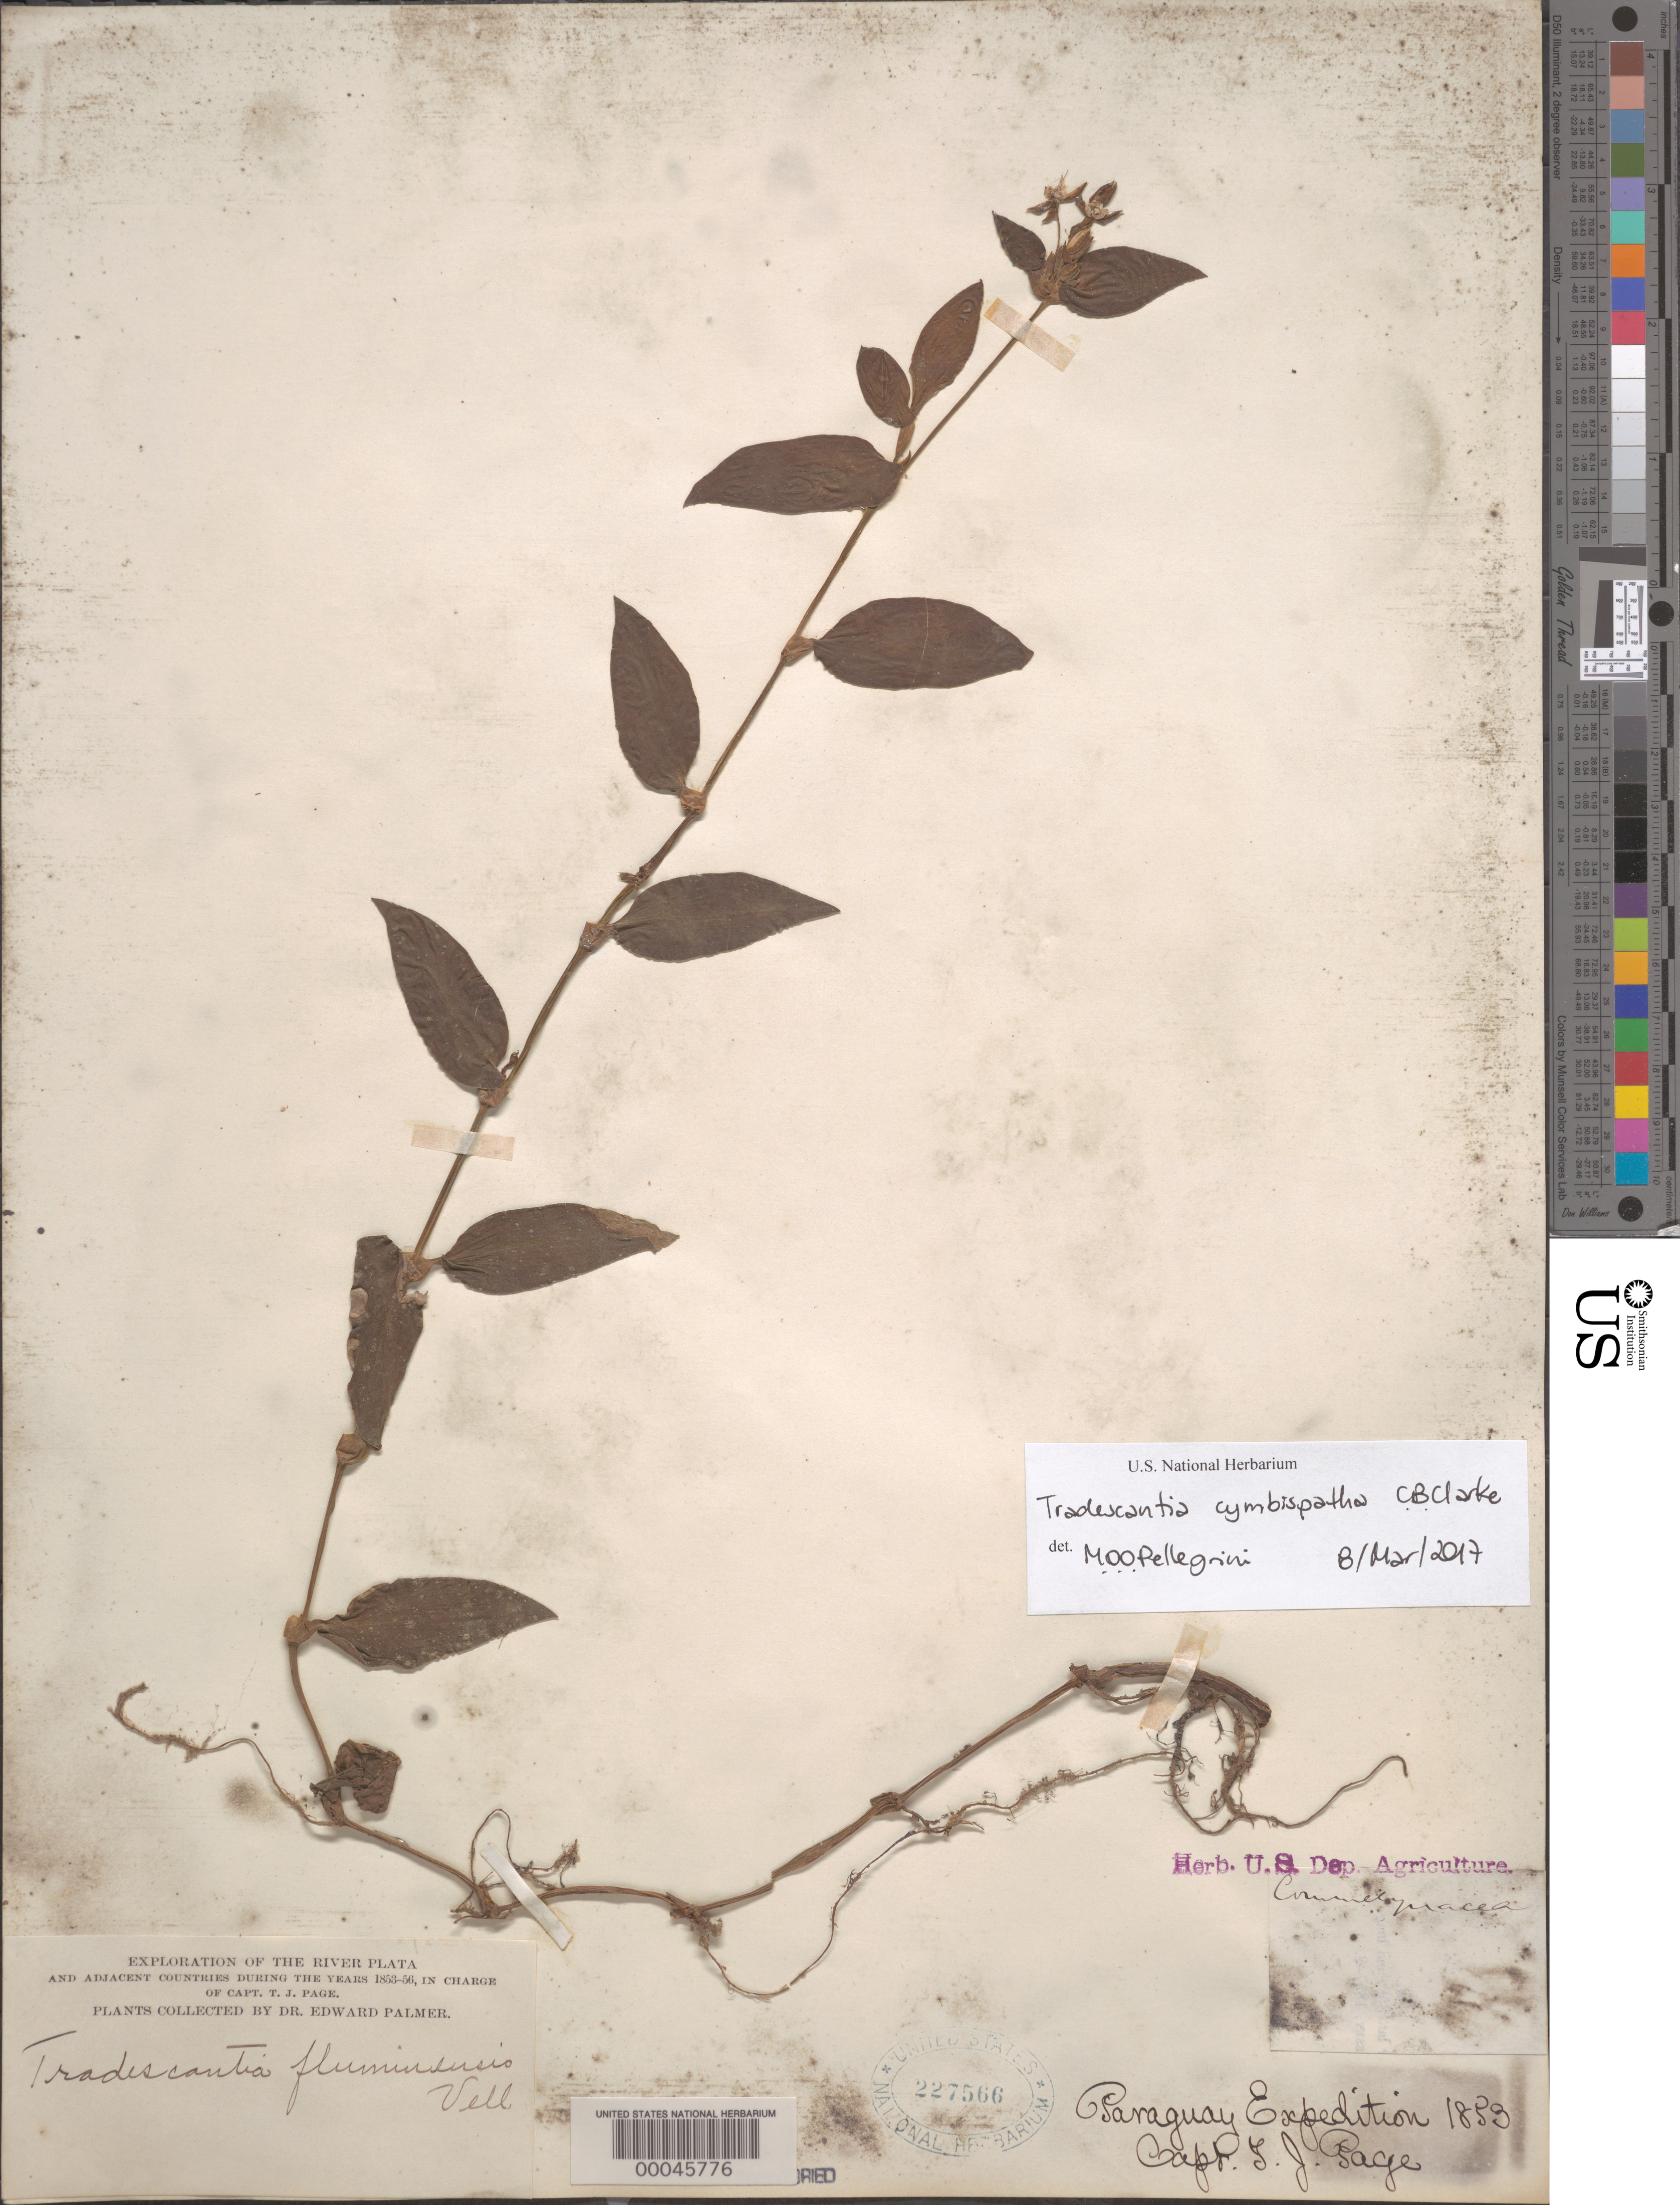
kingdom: Plantae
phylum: Tracheophyta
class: Liliopsida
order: Commelinales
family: Commelinaceae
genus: Tradescantia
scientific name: Tradescantia cymbispatha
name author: C.B. Clarke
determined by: Pellegrini, M. O. de Oliveira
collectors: E. Palmer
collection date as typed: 1853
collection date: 1853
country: Paraguay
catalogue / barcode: US 227566